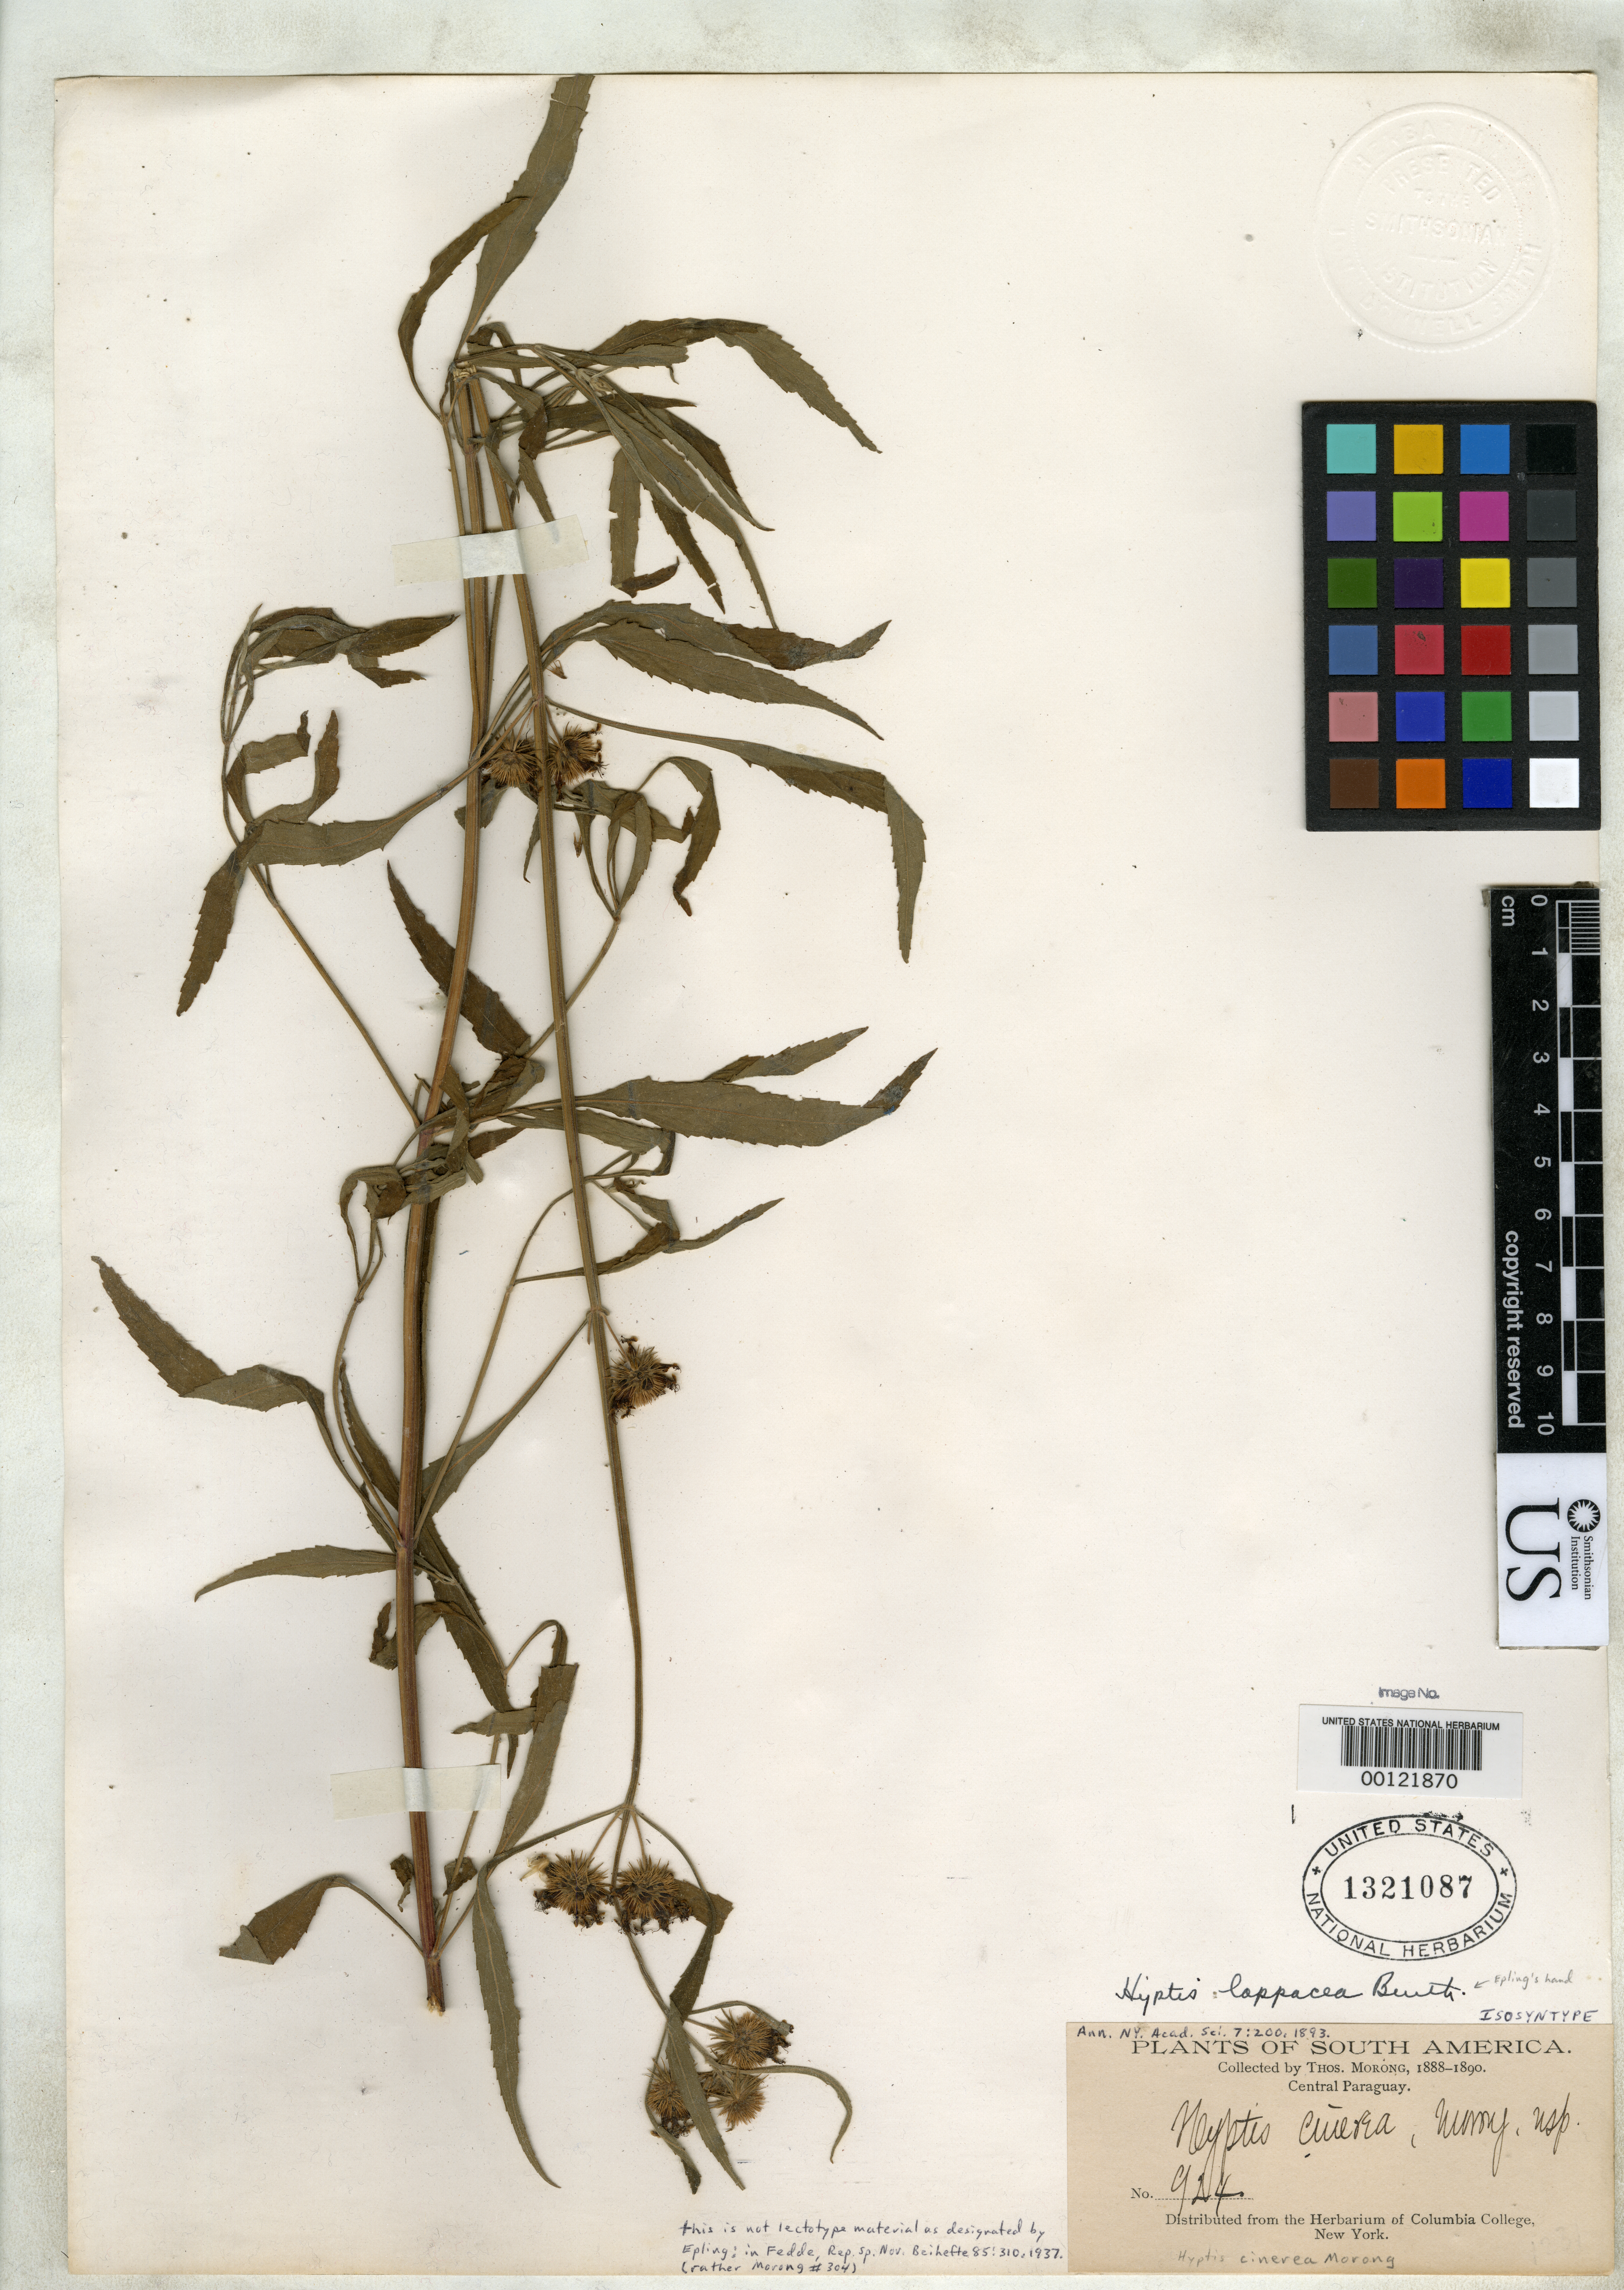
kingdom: Plantae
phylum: Tracheophyta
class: Magnoliopsida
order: Lamiales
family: Lamiaceae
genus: Hyptis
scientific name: Hyptis cinerea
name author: Morong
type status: Isosyntype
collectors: T. Morong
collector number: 924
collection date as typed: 1888 to -- --- 1890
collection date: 1888/1890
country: Paraguay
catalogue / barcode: US 1321087